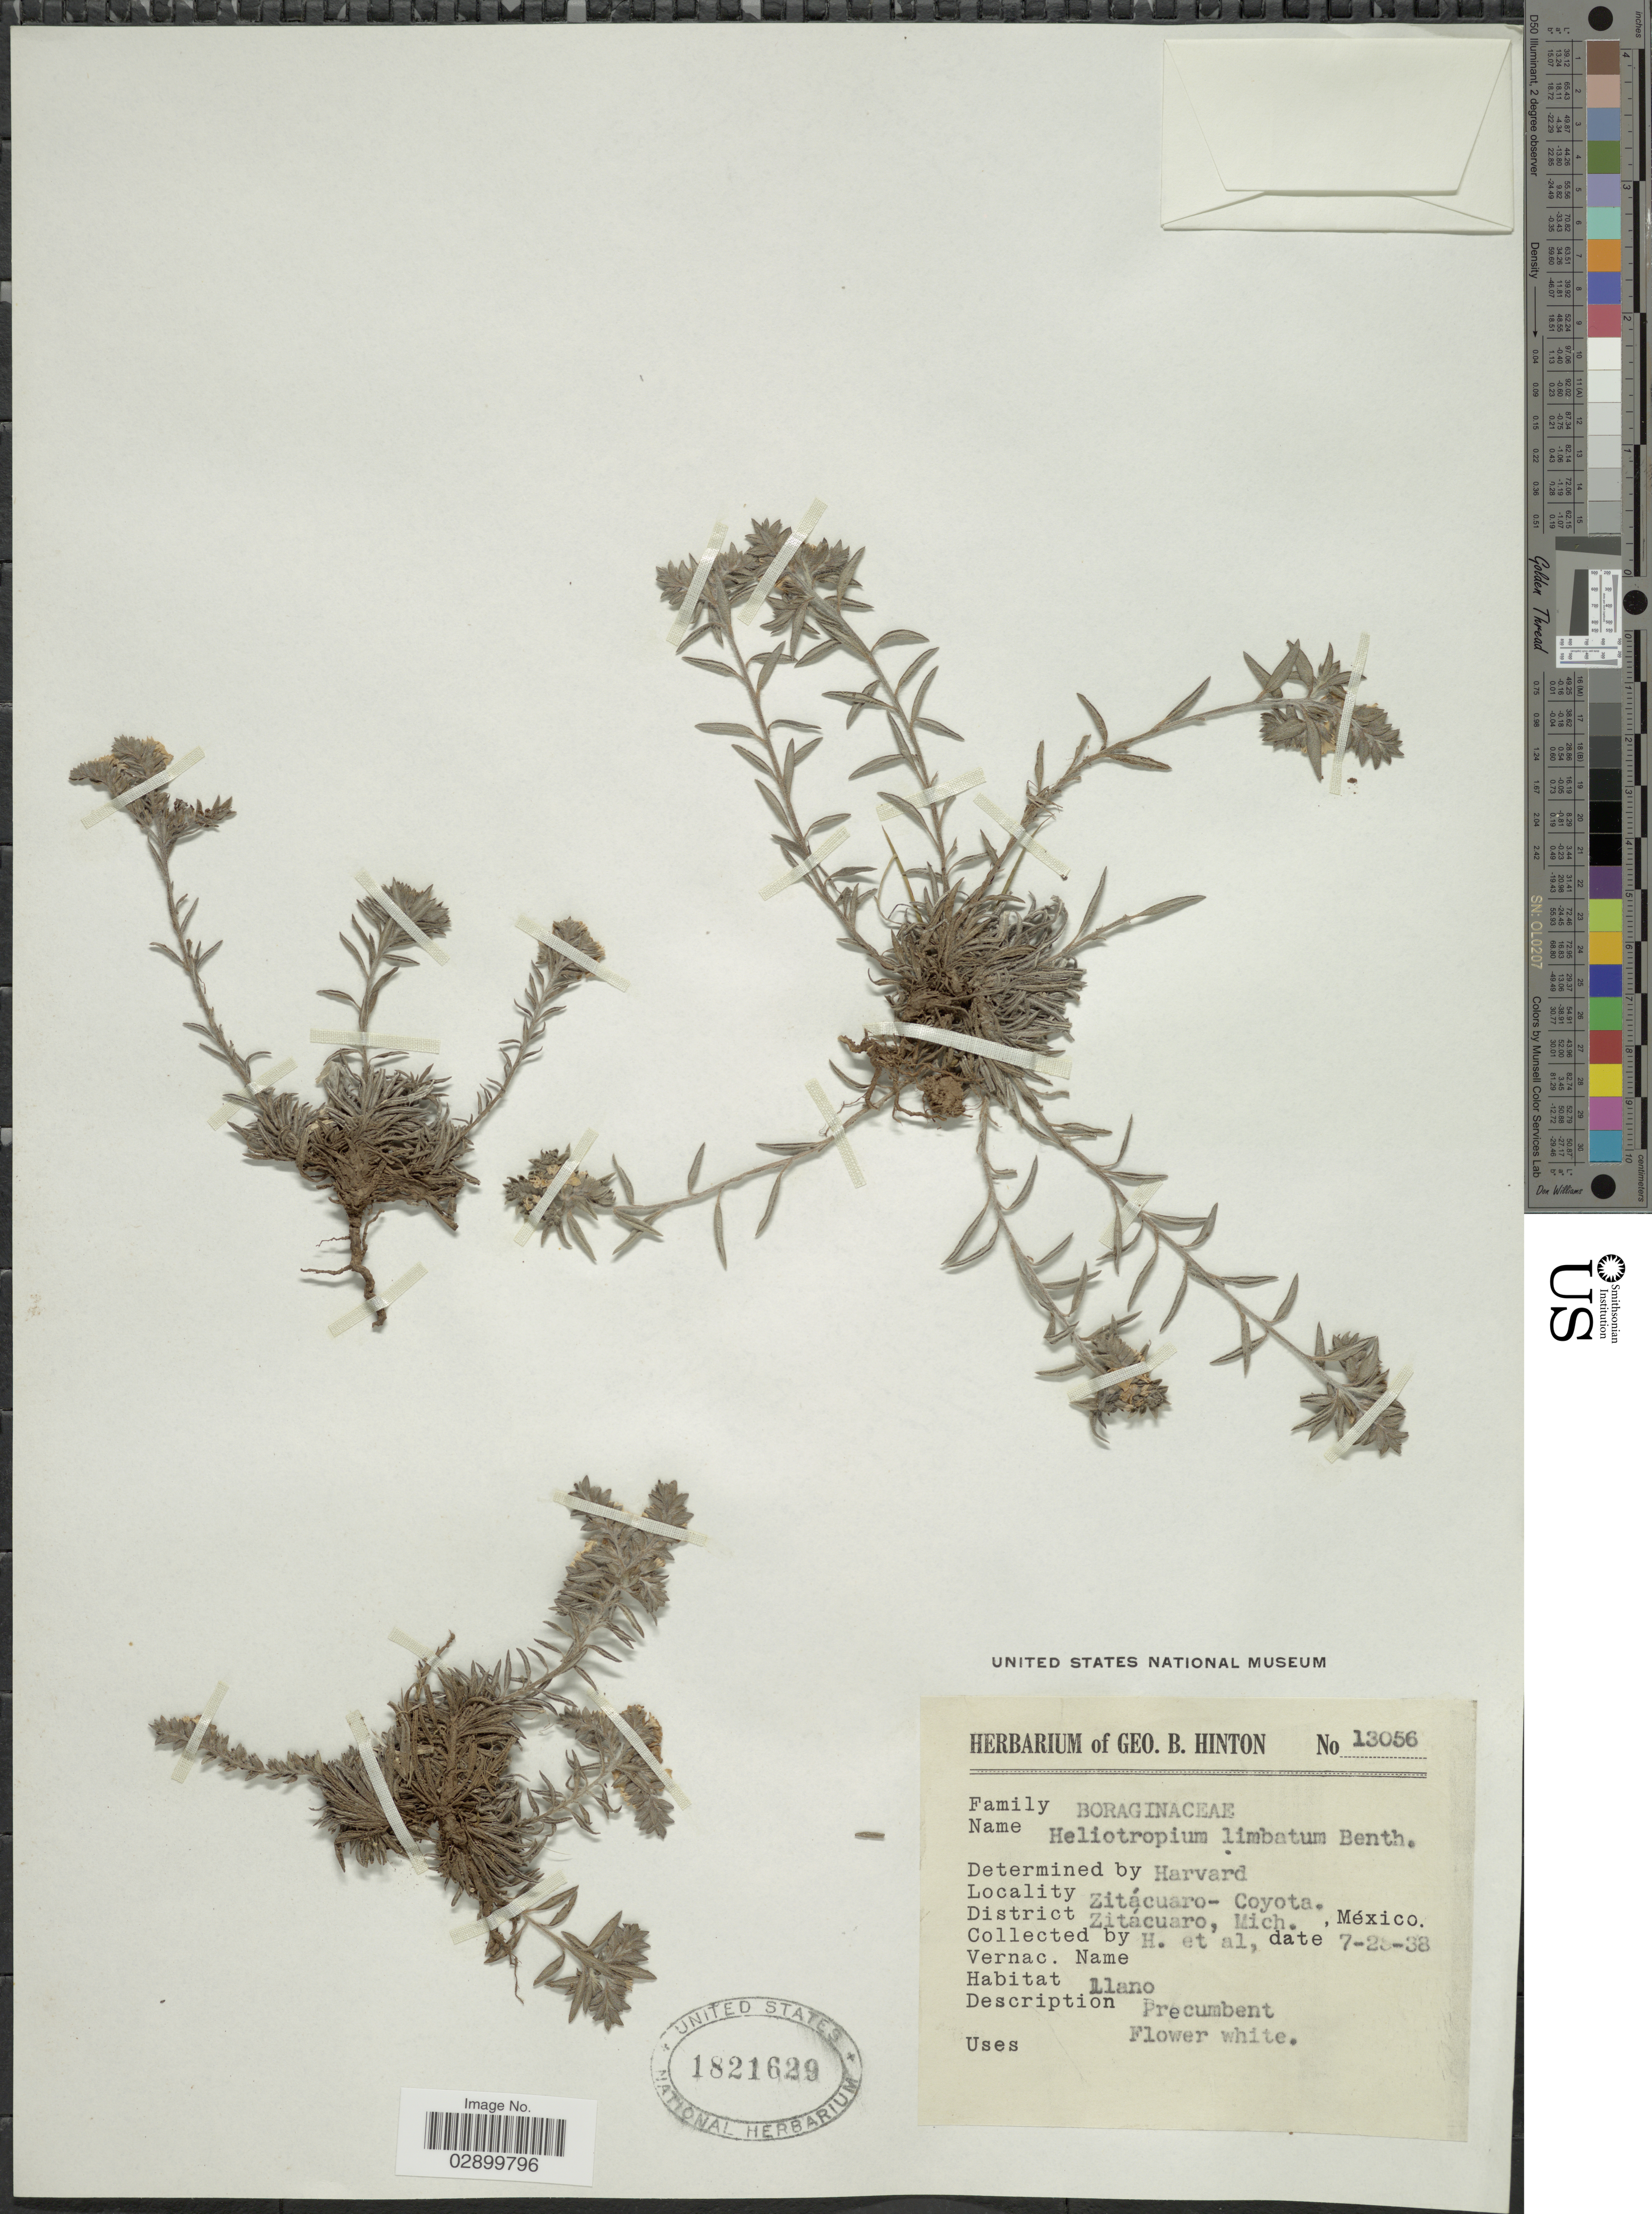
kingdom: Plantae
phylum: Tracheophyta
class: Magnoliopsida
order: Boraginales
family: Heliotropiaceae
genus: Heliotropium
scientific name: Heliotropium limbatum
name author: Benth.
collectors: G. B. Hinton & et al.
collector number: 13056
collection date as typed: Transcribed d/m/y: 28/7/38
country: Mexico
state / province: Michoacán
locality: Zitácuaro-Coyota. District Zitácuaro, Mich.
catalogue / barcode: US 1821629